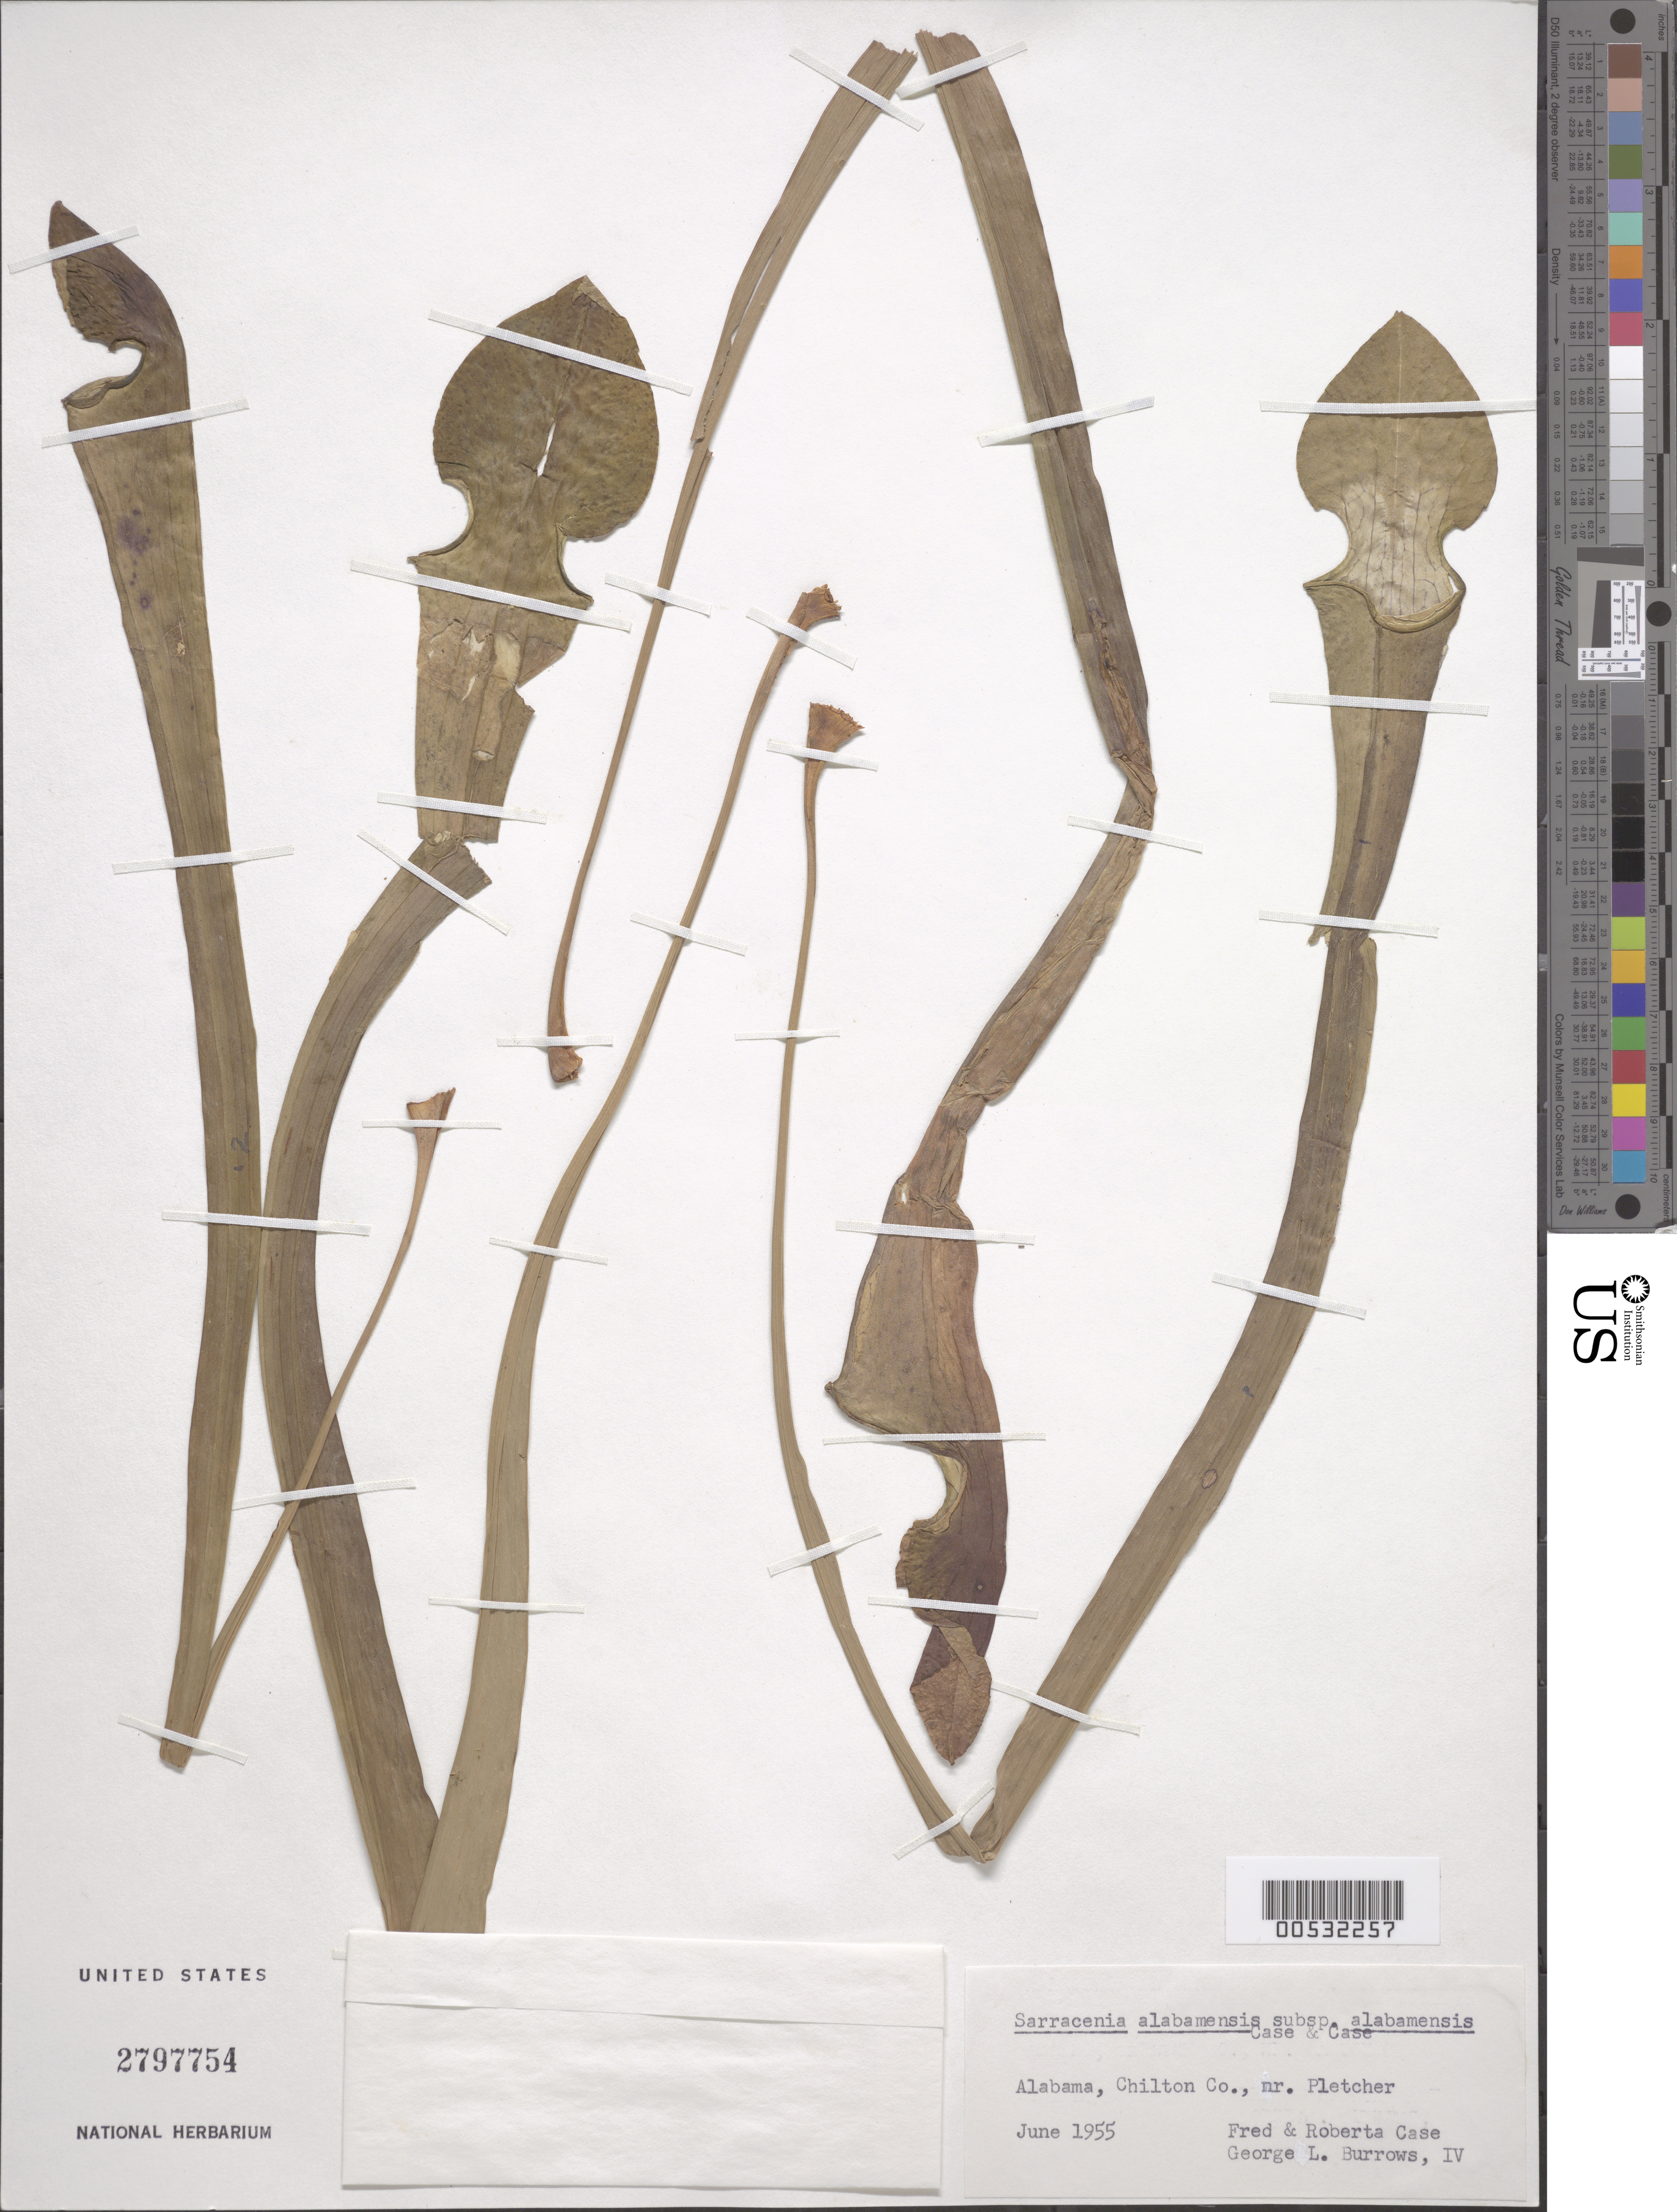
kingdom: Plantae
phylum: Tracheophyta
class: Magnoliopsida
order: Ericales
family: Sarraceniaceae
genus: Sarracenia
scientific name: Sarracenia alabamensis subsp. alabamensis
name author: Case & R.B. Case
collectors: F. Case, R. Case & G. Burrows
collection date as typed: Jun 1955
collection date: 1955-06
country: United States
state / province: Alabama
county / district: Chilton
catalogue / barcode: US 2797754